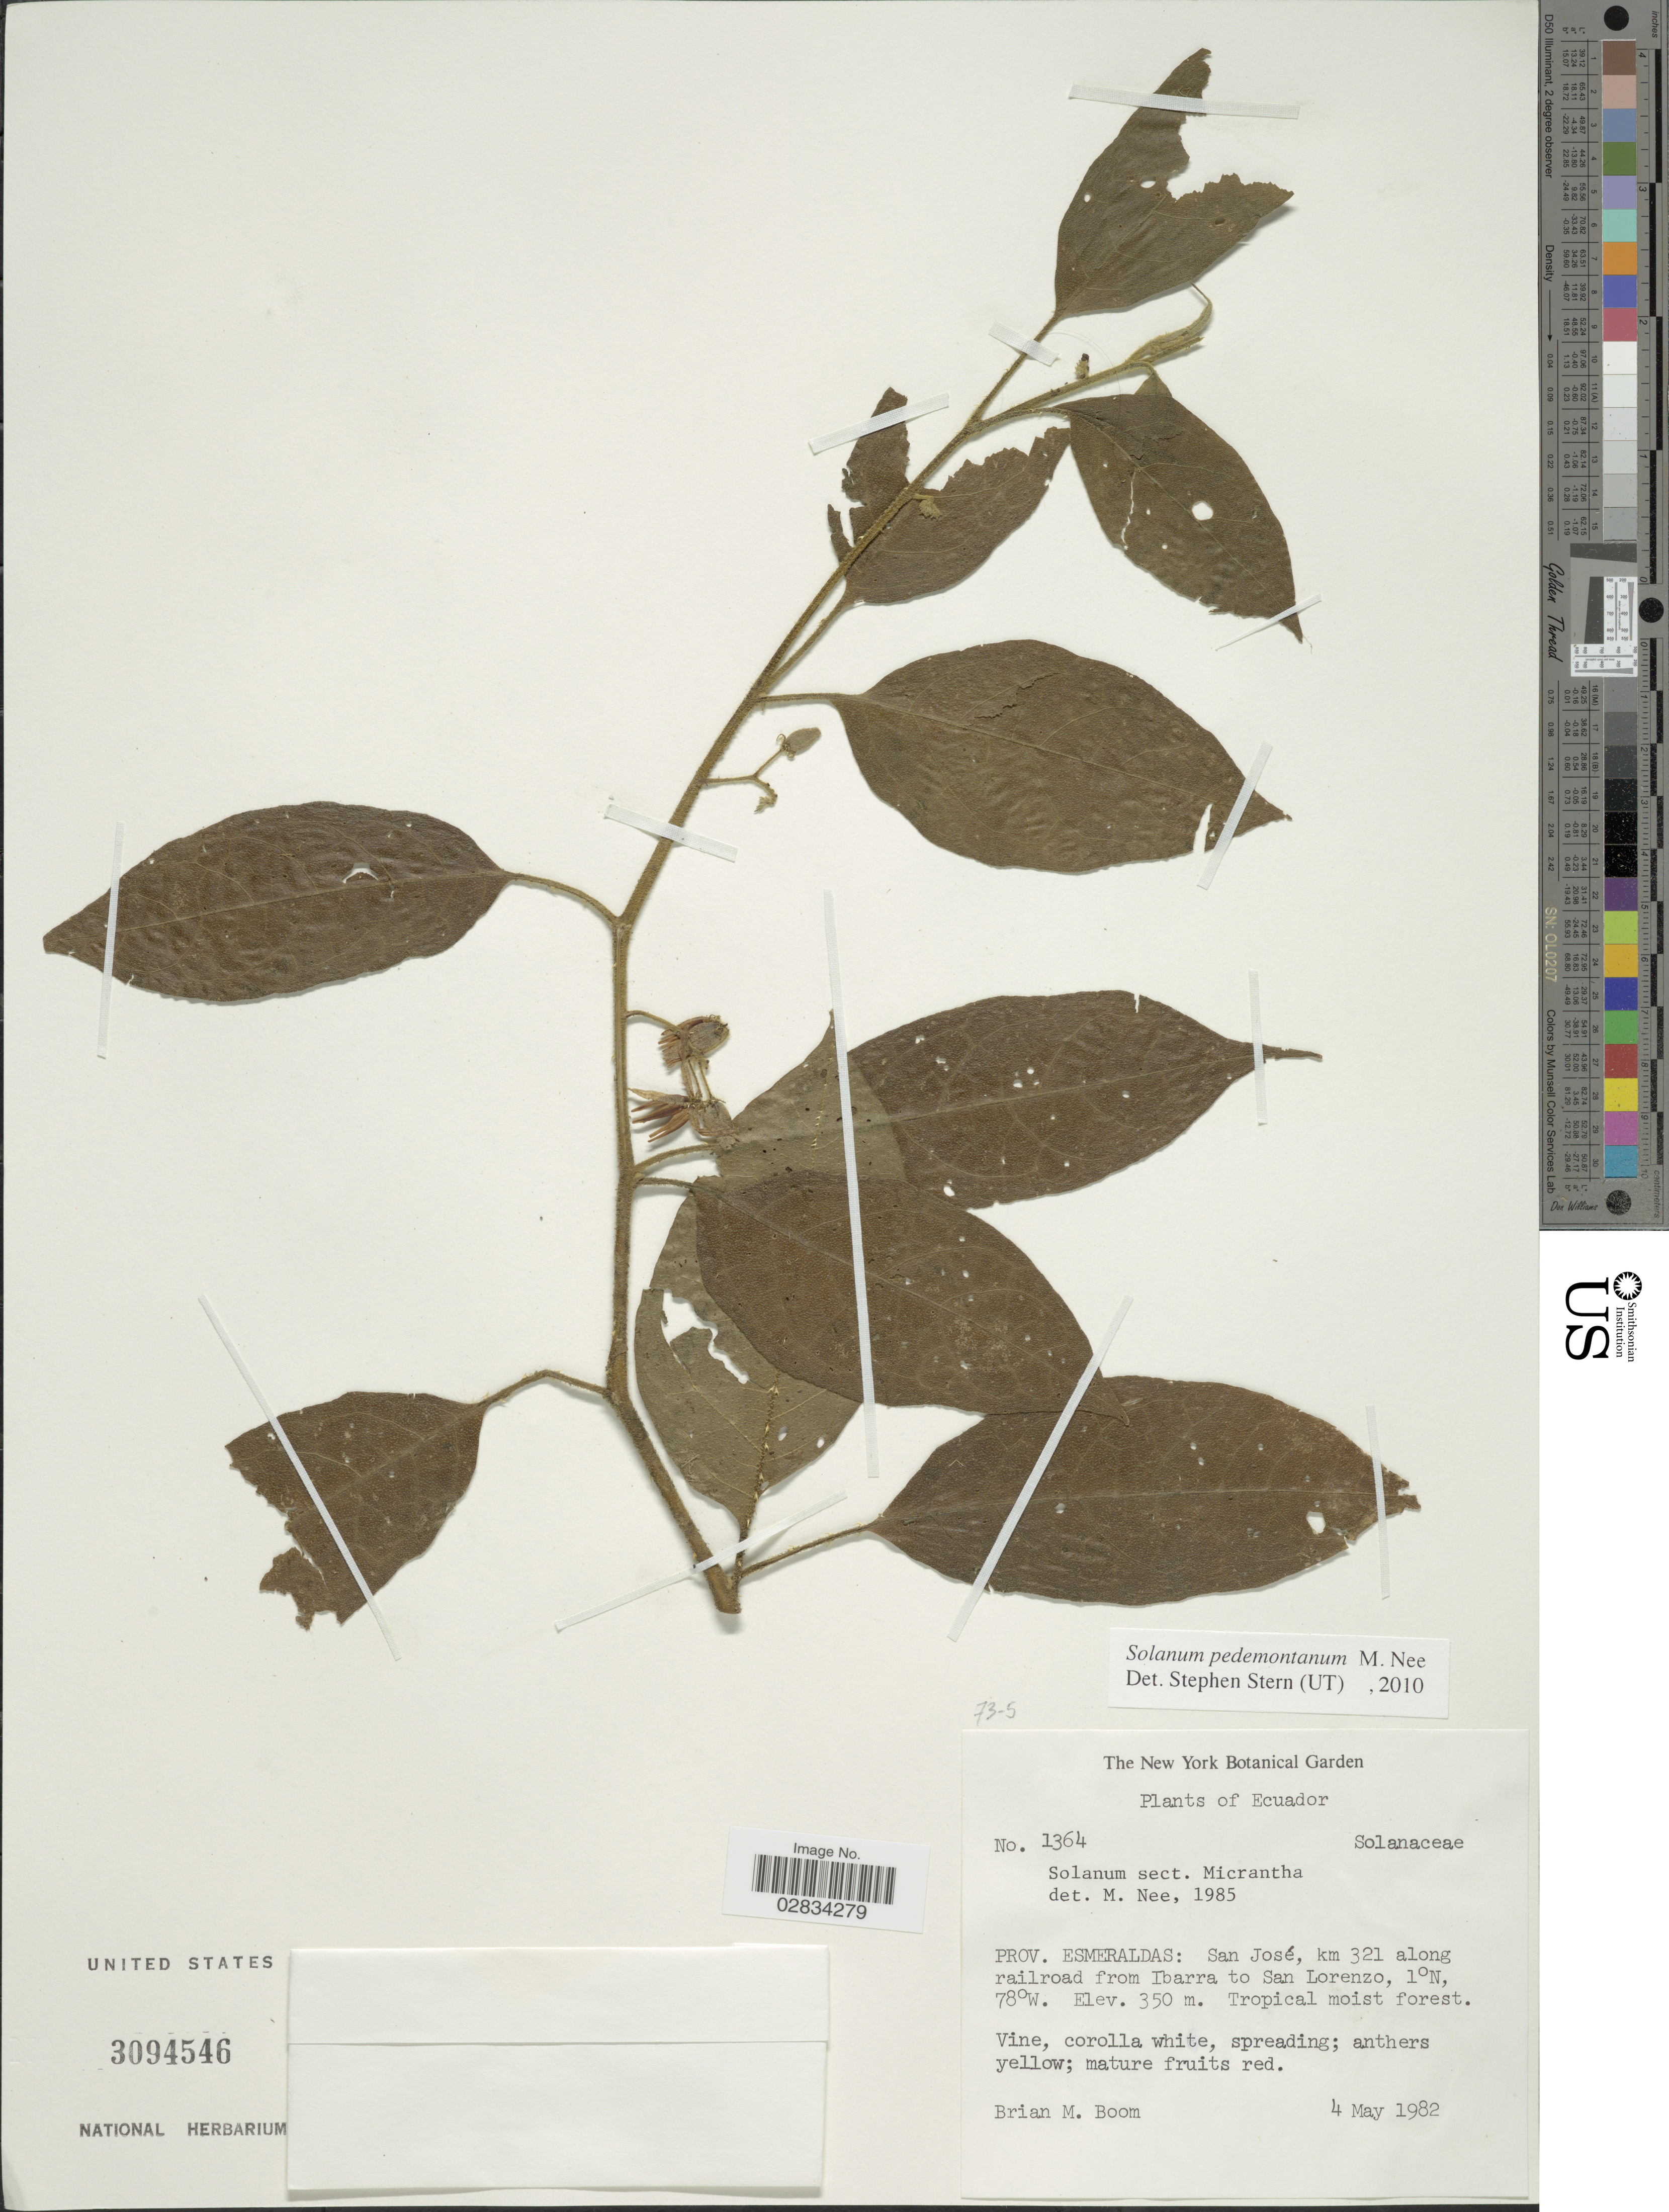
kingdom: Plantae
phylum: Tracheophyta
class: Magnoliopsida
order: Solanales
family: Solanaceae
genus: Solanum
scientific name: Solanum pedemontanum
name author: M. Nee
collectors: B. M. Boom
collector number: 1364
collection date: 1982-05-04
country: Ecuador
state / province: Esmeraldas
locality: Prov. Esmeraldas: San José, km 321 along railroad from Ibarra to San Lorenzo.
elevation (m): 350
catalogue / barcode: US 3094546